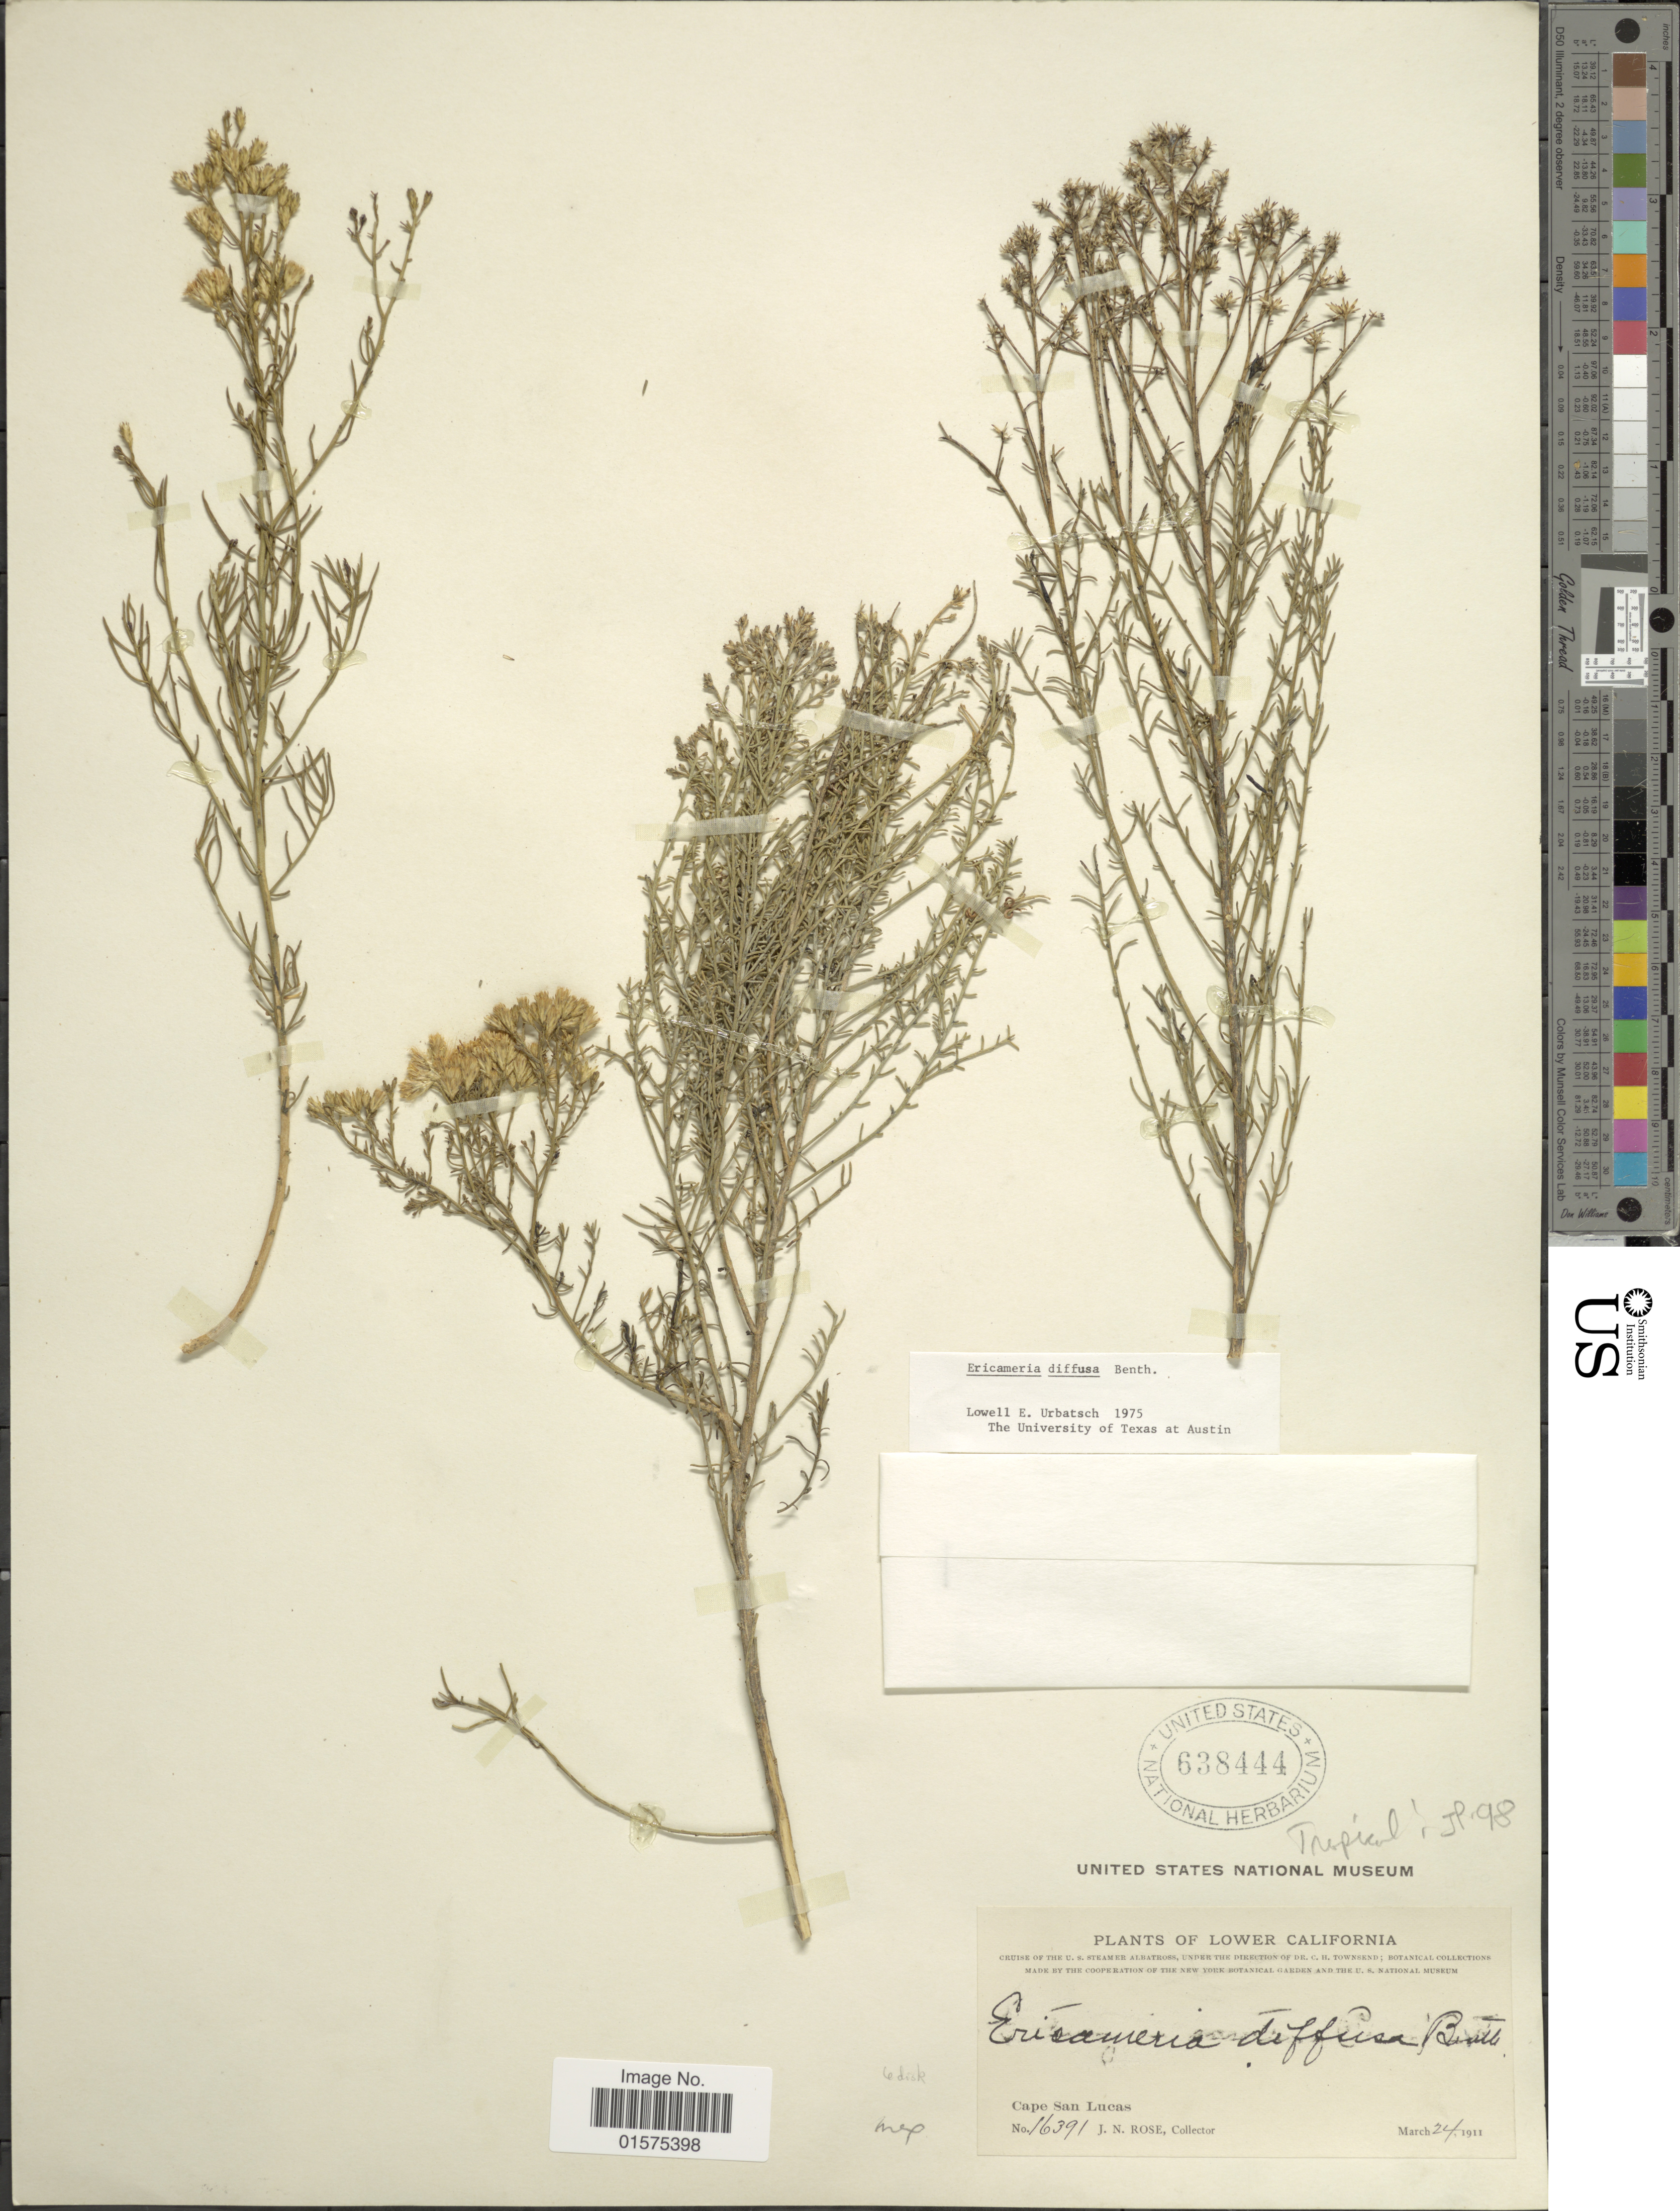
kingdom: Plantae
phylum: Tracheophyta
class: Magnoliopsida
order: Asterales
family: Asteraceae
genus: Xylothamia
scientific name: Xylothamia diffusa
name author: (Benth.) G.L. Nesom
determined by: Urbatsch, Lowell E., Curator (LSU), Louisiana State University (UNITED STATES)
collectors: J. N. Rose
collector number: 16391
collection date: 1911-03-24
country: Mexico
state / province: Baja California Sur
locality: Lower California. Cape San Lucas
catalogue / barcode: US 638444